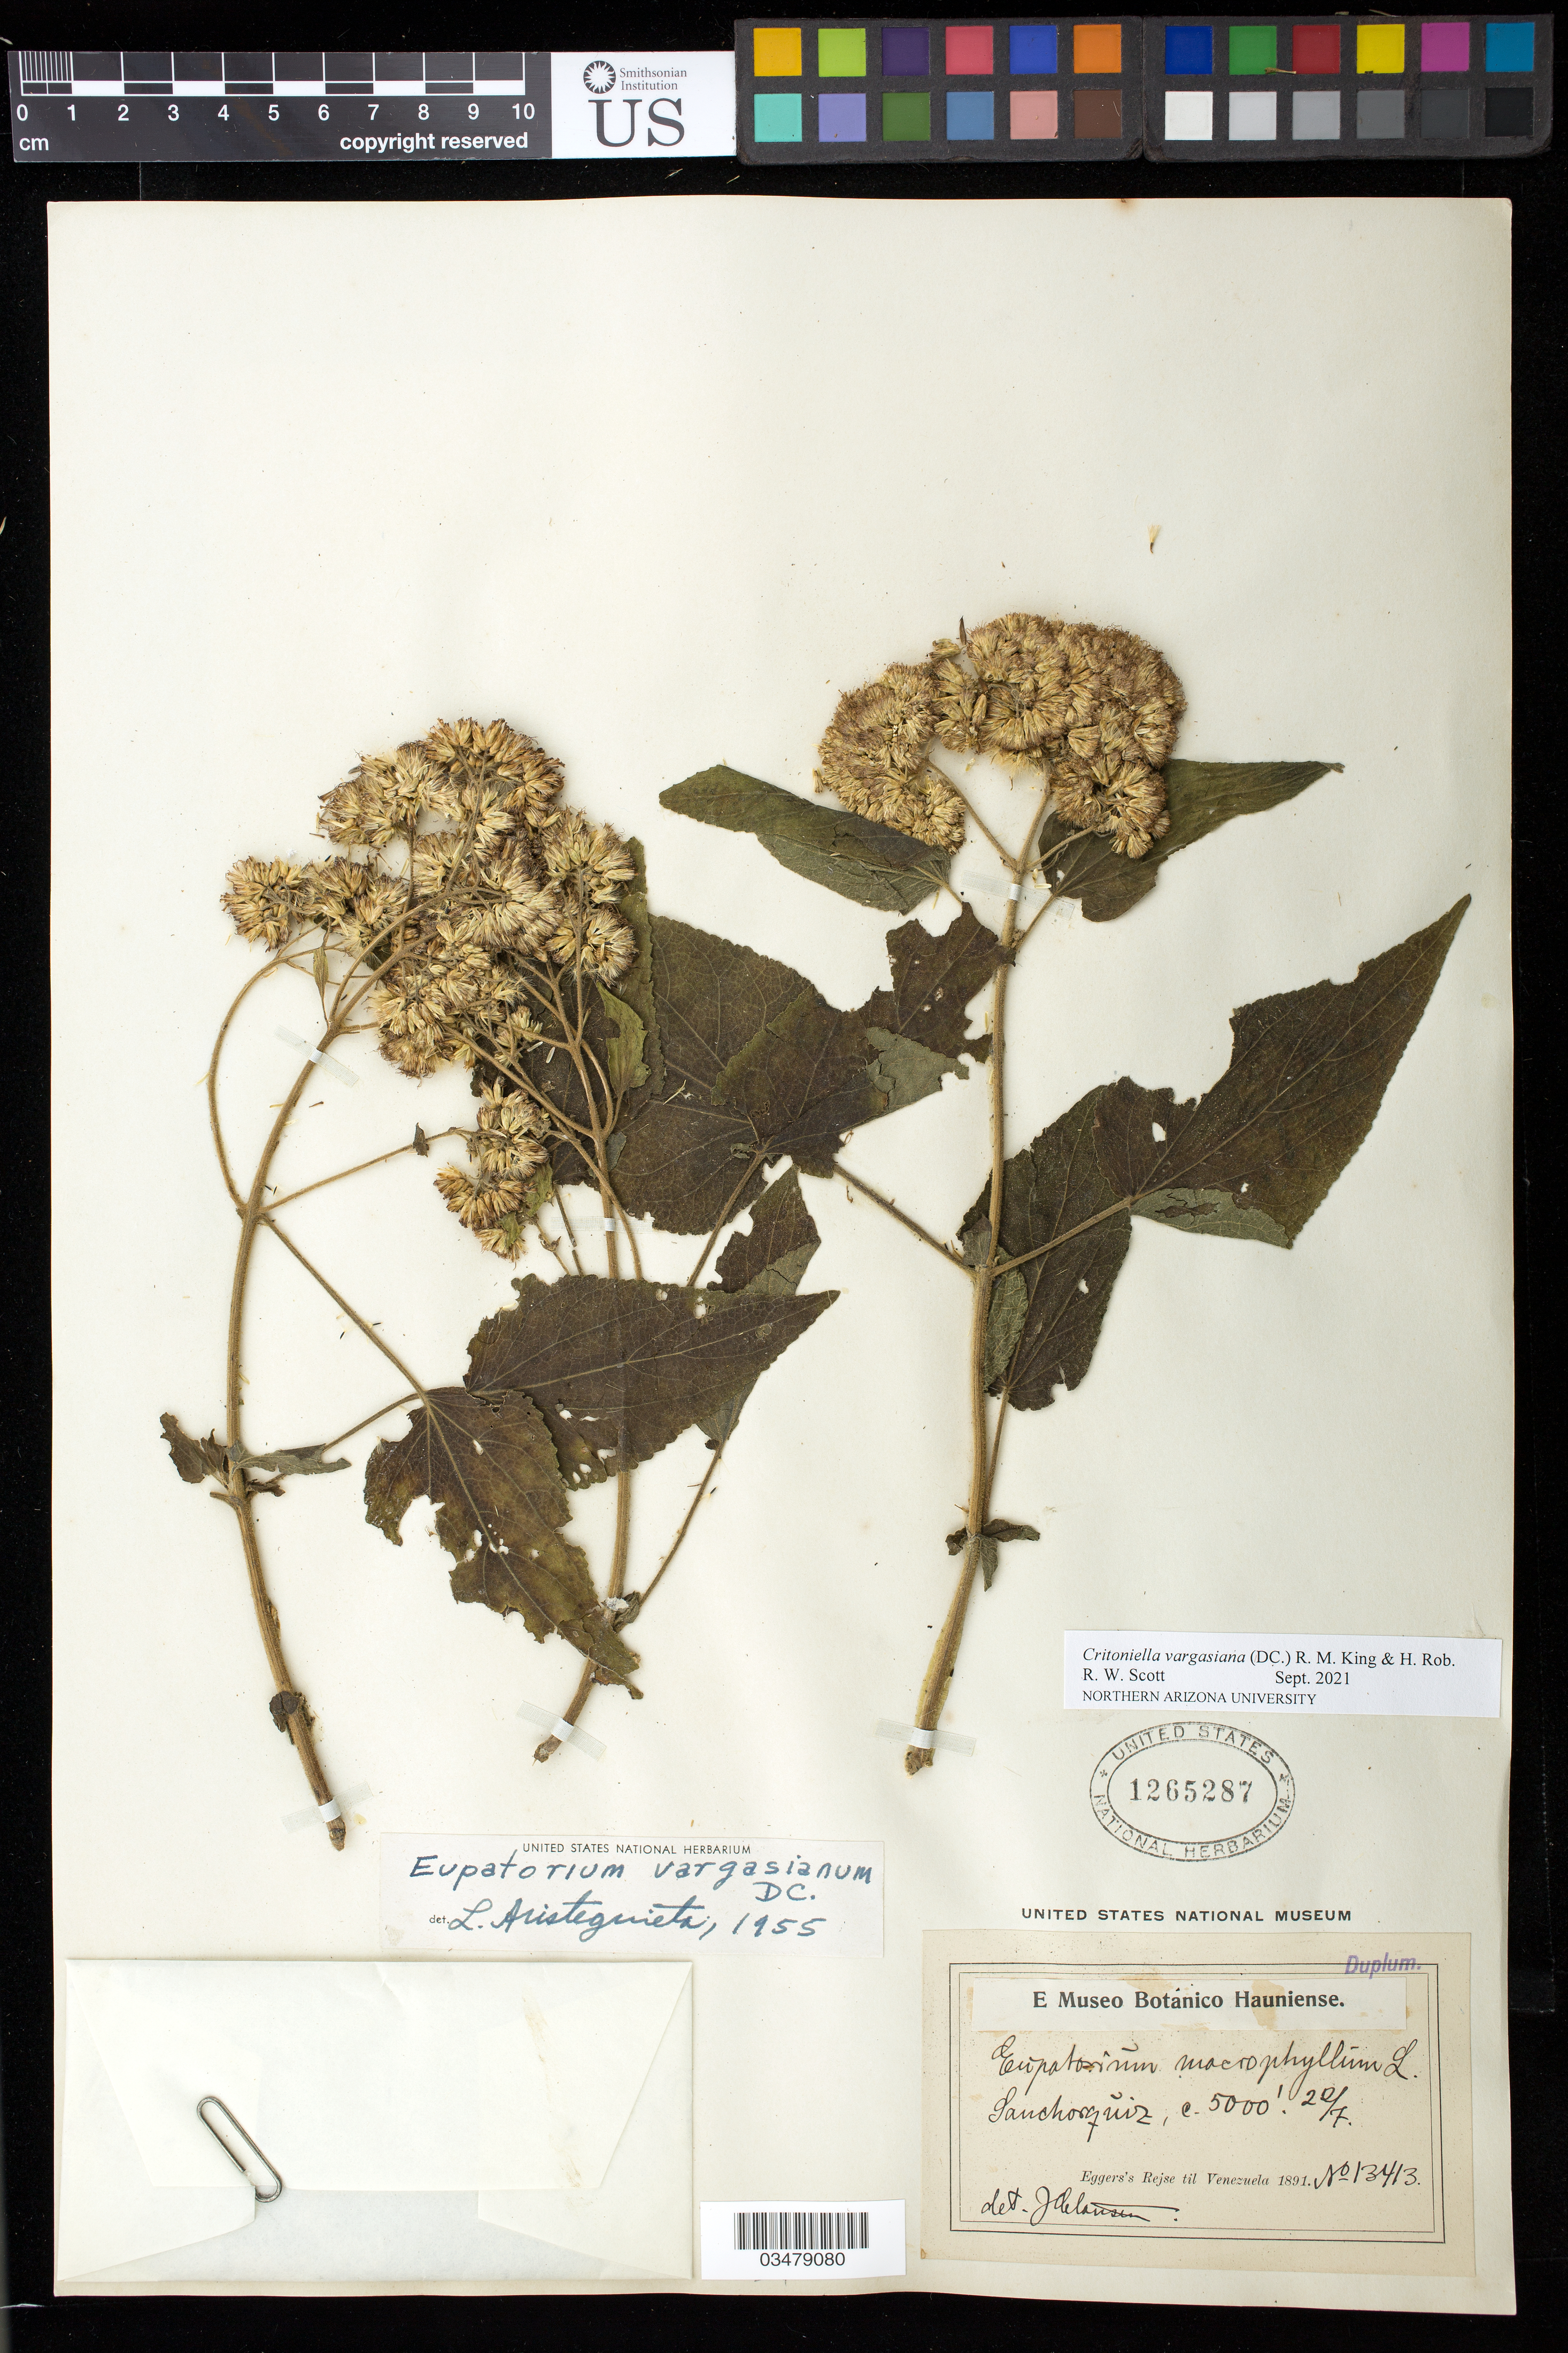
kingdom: Plantae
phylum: Tracheophyta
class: Magnoliopsida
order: Asterales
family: Asteraceae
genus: Critoniella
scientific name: Critoniella vargasiana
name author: (DC.) R.M. King & H. Rob.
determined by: Scott, R. W.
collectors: H. F. A. von Eggers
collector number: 13413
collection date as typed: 22 Jul 1891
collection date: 1891-07-22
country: Venezuela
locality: Sanchorquig.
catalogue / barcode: US 1265287